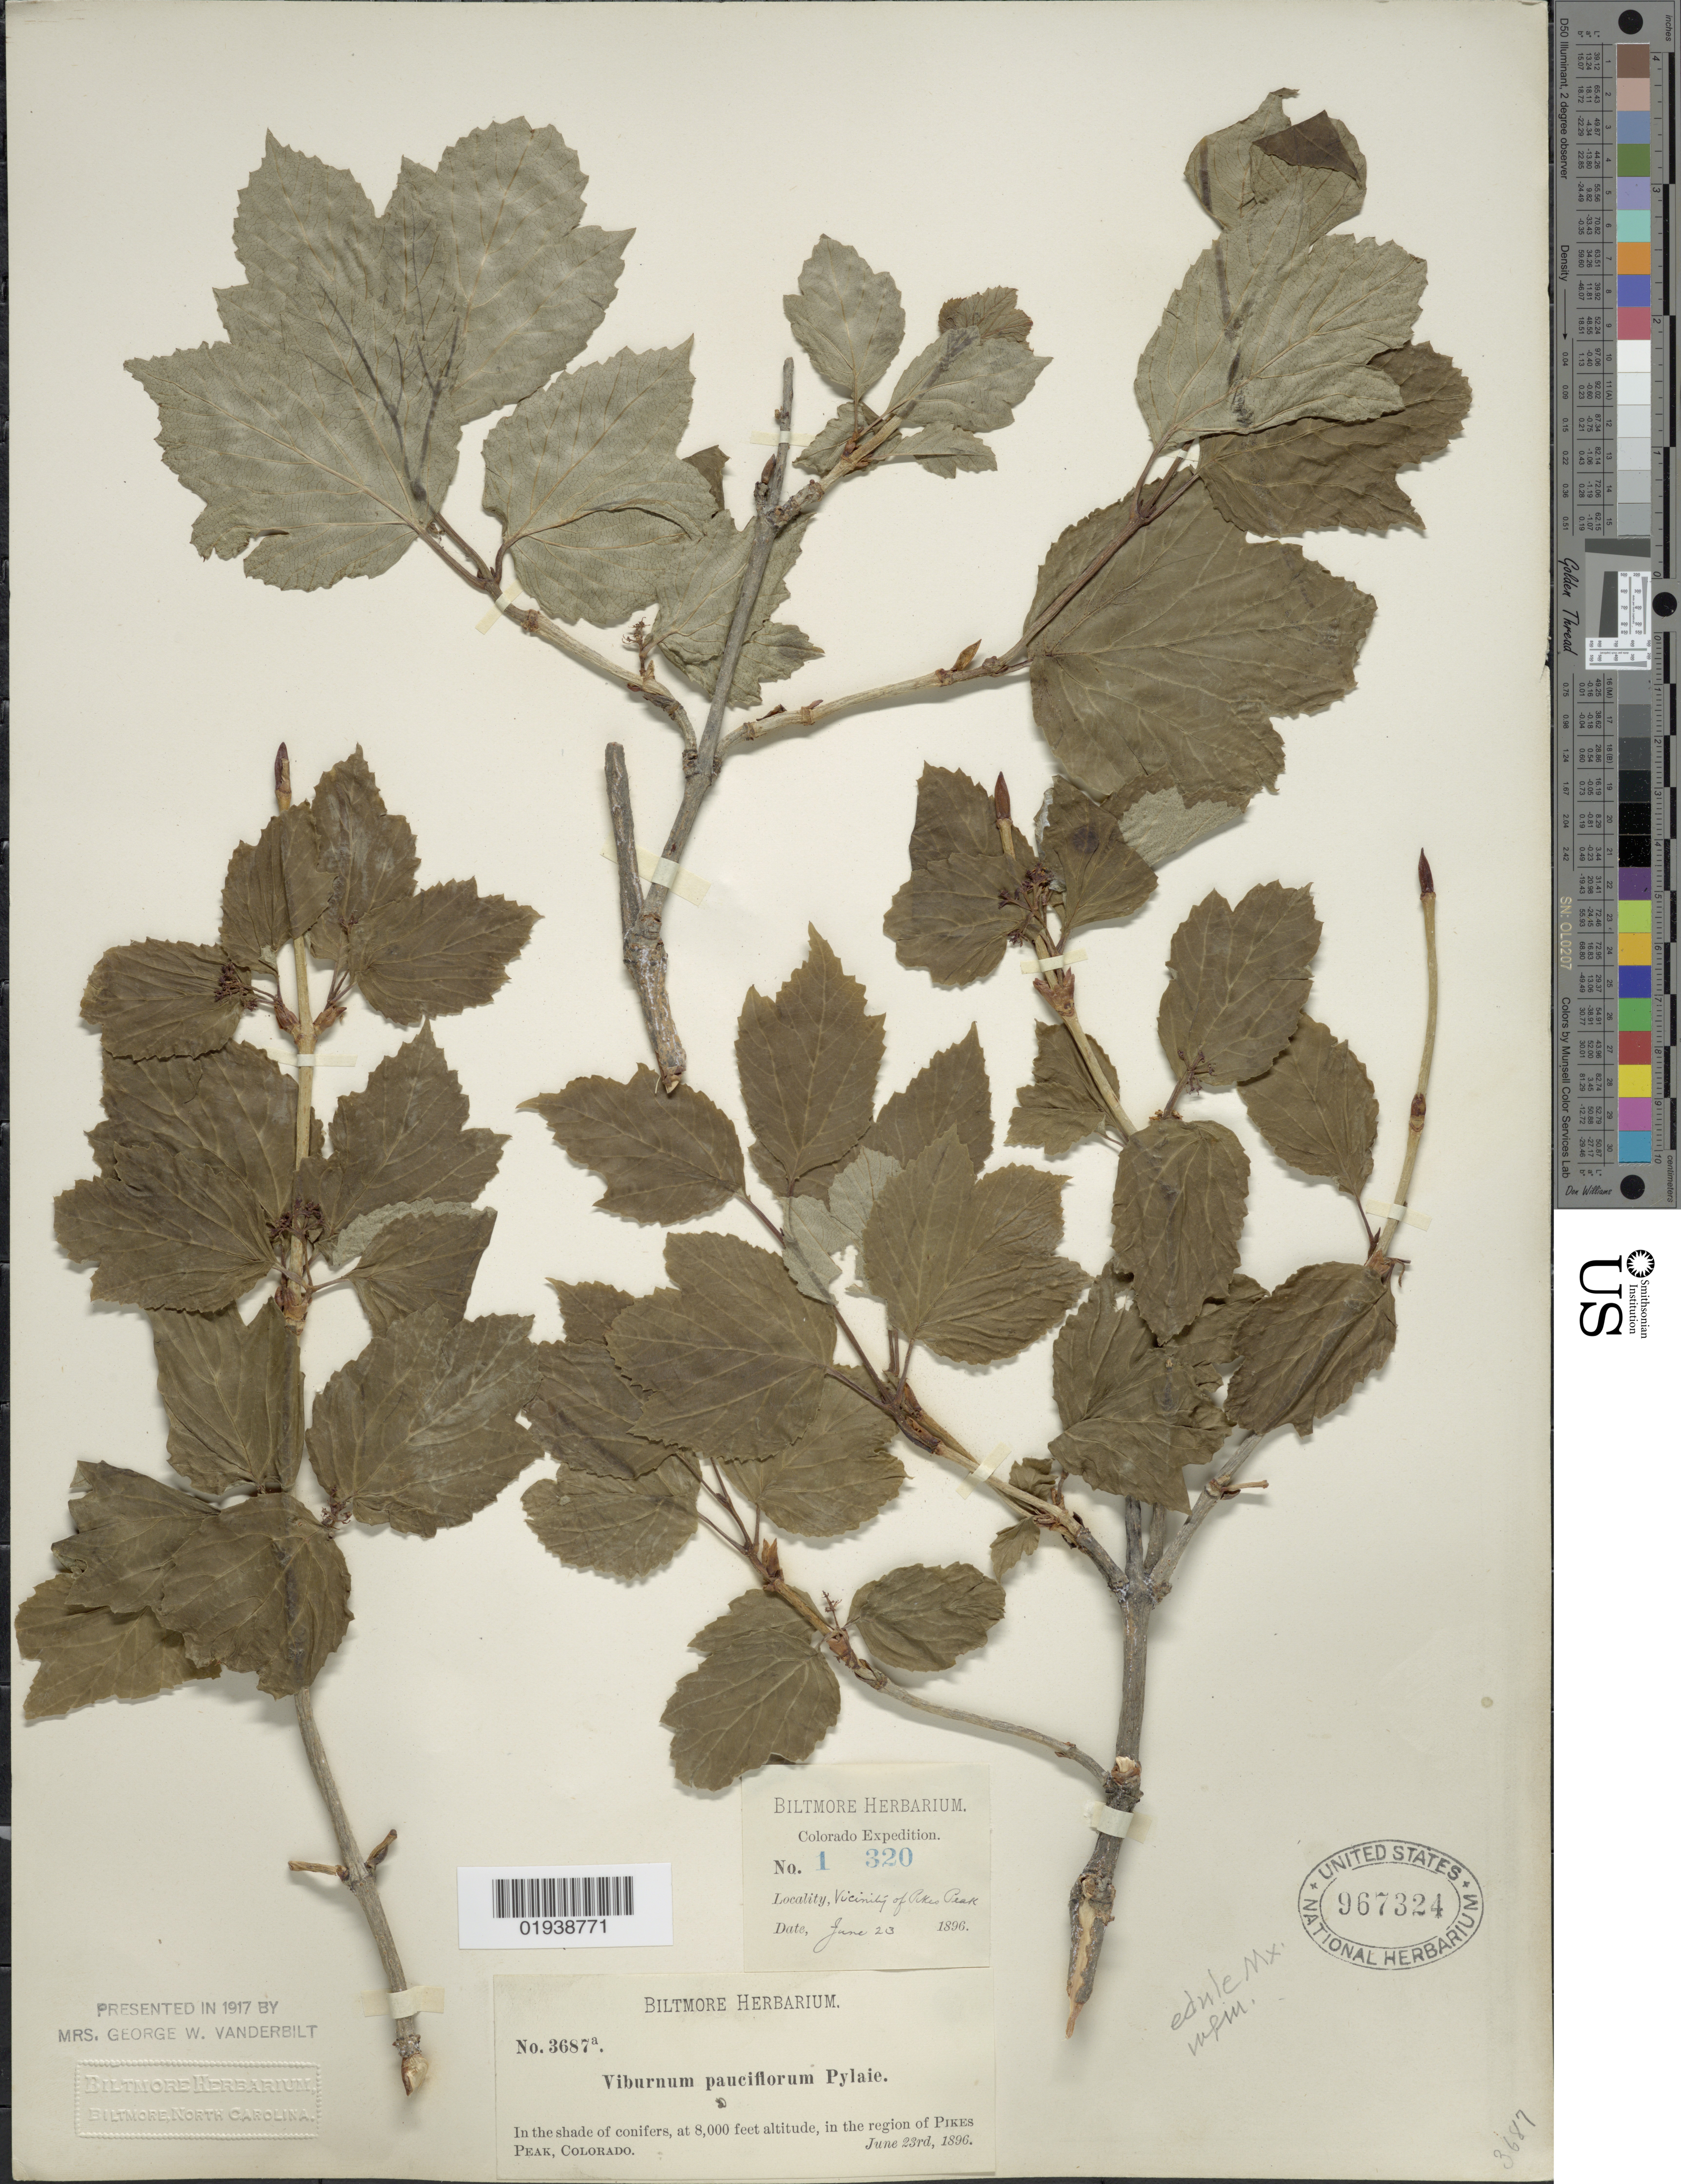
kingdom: Plantae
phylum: Tracheophyta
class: Magnoliopsida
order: Dipsacales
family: Viburnaceae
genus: Viburnum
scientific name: Viburnum edule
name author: (Michx.) Raf.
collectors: ex herb. Biltmore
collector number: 3687a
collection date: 1896-06-23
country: United States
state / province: Colorado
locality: Vicinity of Pikes Peak. In the shade of conifers, in the region of Pikes Peak.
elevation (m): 2438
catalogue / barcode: US 967324